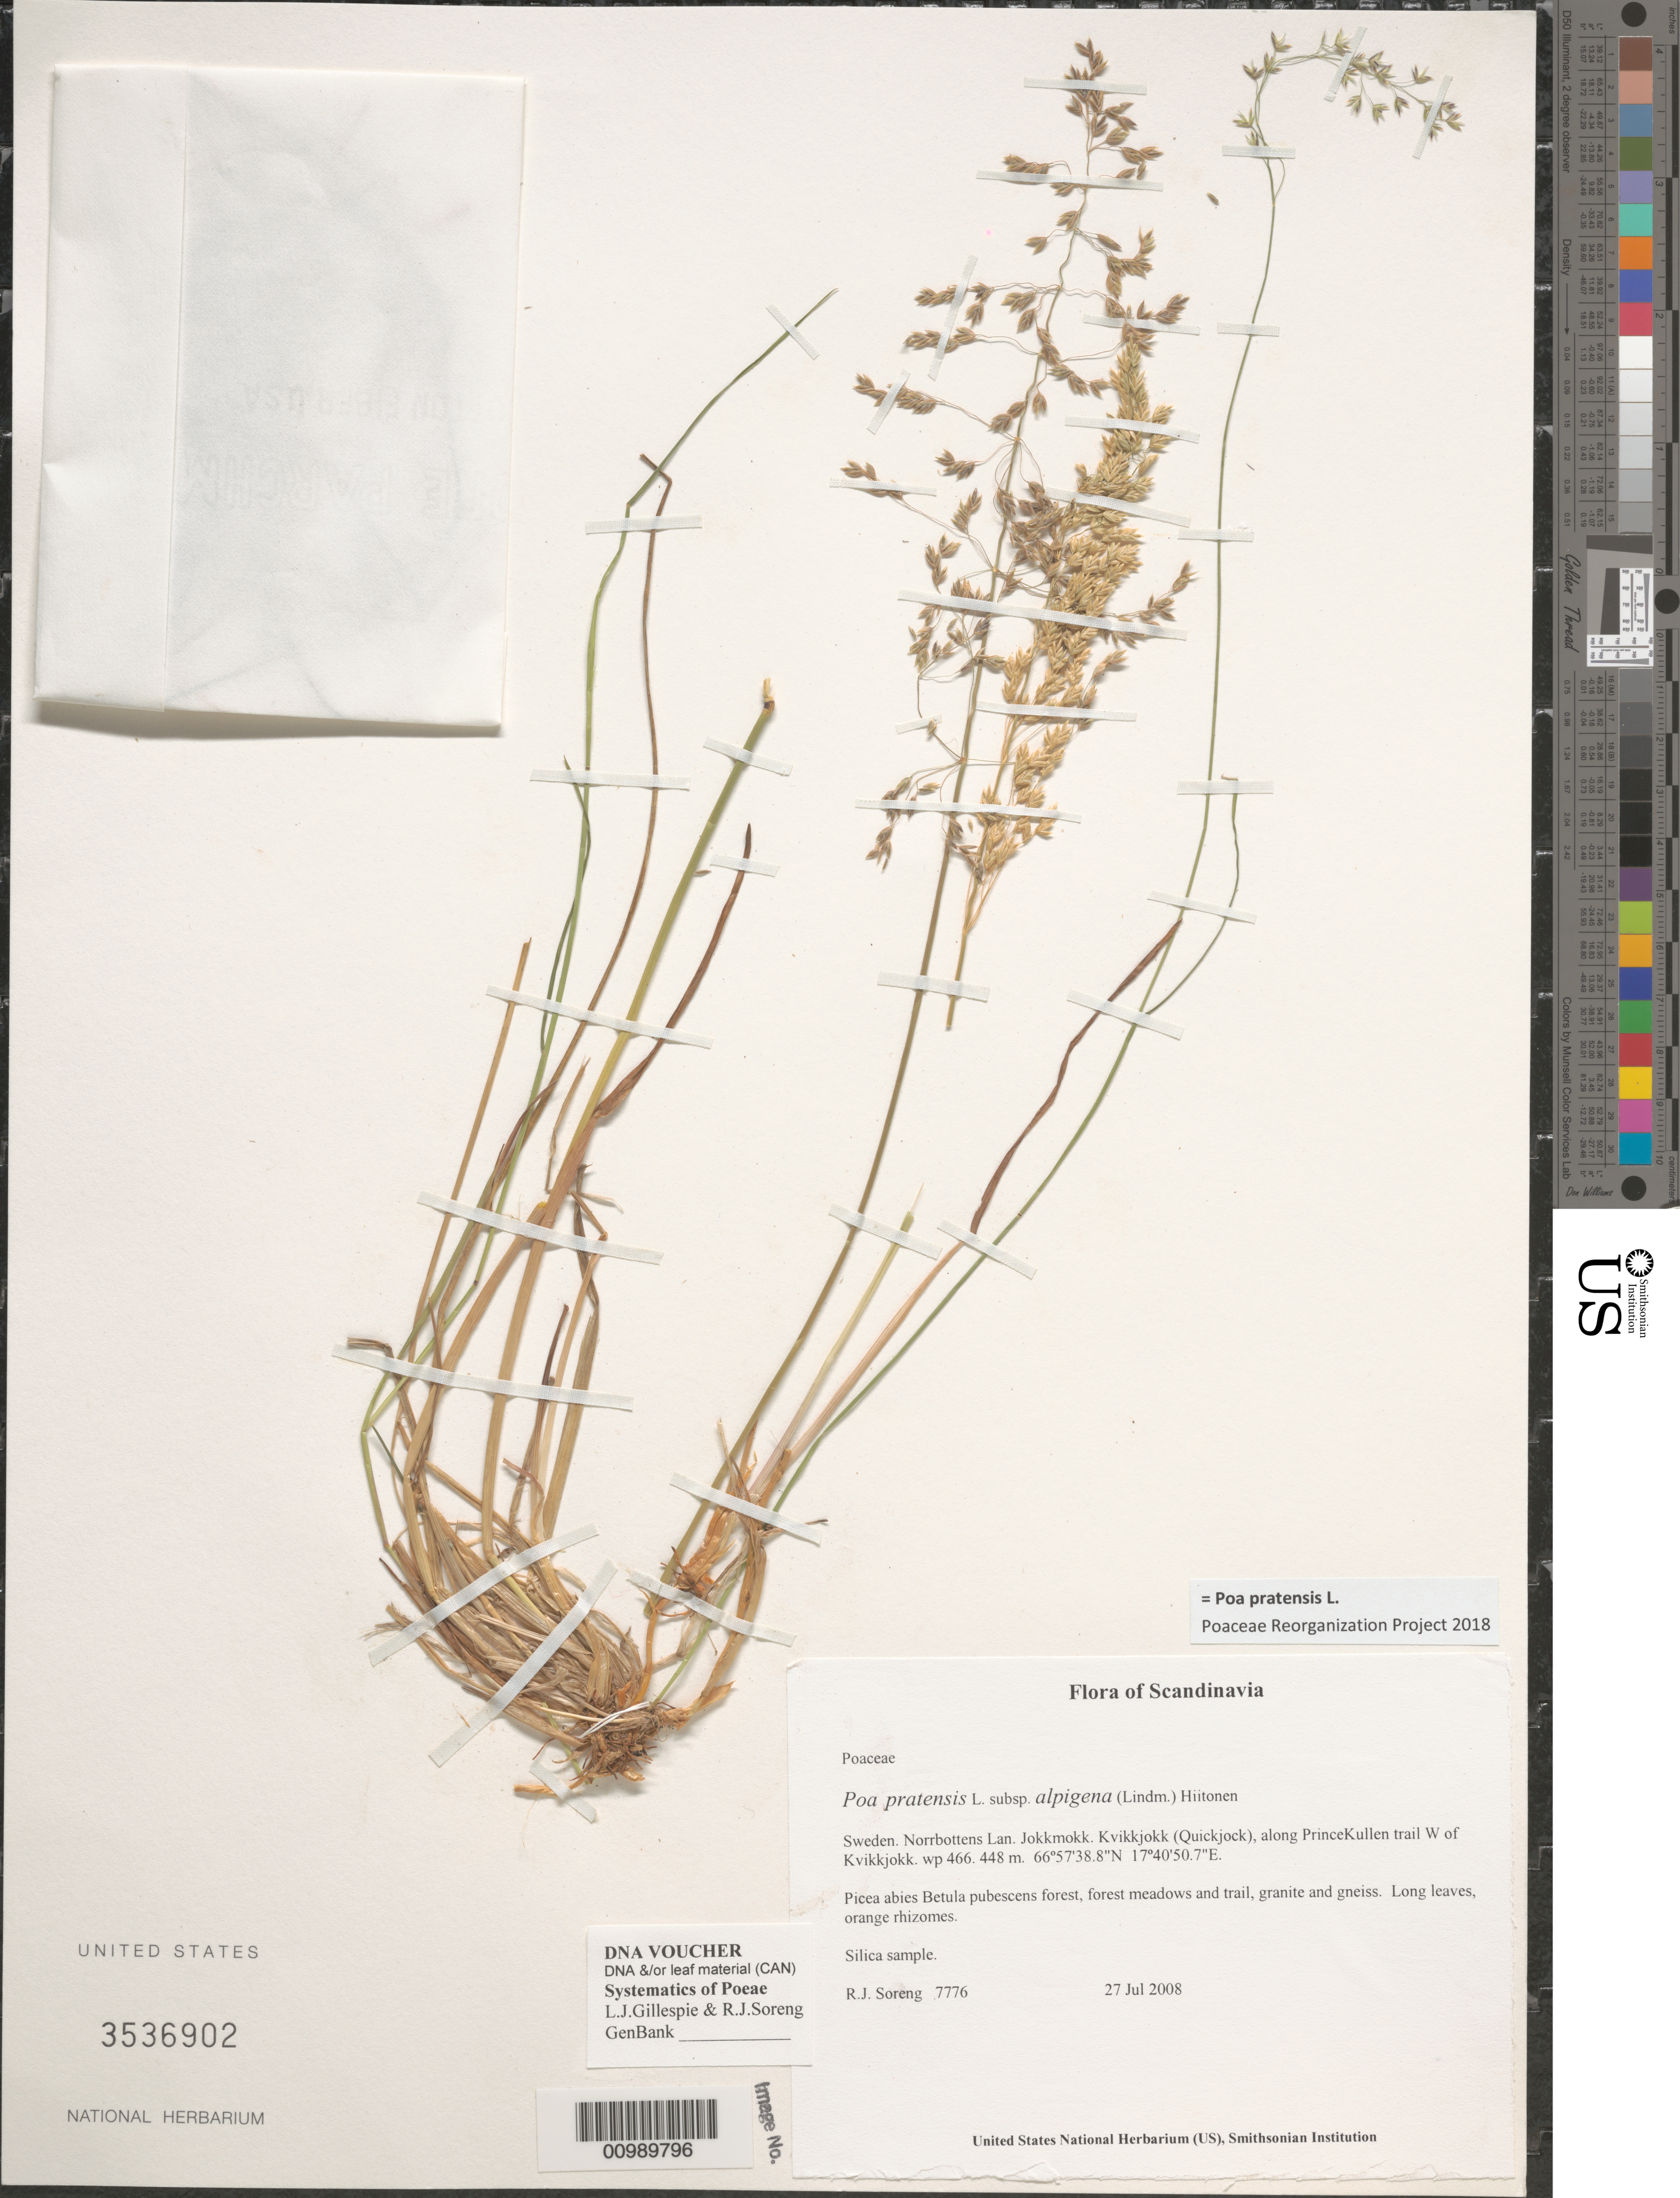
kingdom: Plantae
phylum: Tracheophyta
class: Liliopsida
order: Poales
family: Poaceae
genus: Poa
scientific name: Poa pratensis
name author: L.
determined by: Poaceae Reorganization Project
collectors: R. J. Soreng & N. L. Soreng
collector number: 7776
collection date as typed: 27 Jul 2008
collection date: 2008-07-27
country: Sweden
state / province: Norrbotten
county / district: Jokkmokk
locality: Kvikkjokk (Quickjock), along PrinceKullen trail W of Kvikkjokk.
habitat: Picea abies Betula pubescens forest, forest meadows and trail, granite and gneiss. Long leaves, orange rhizomes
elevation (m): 448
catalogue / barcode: US 3536902